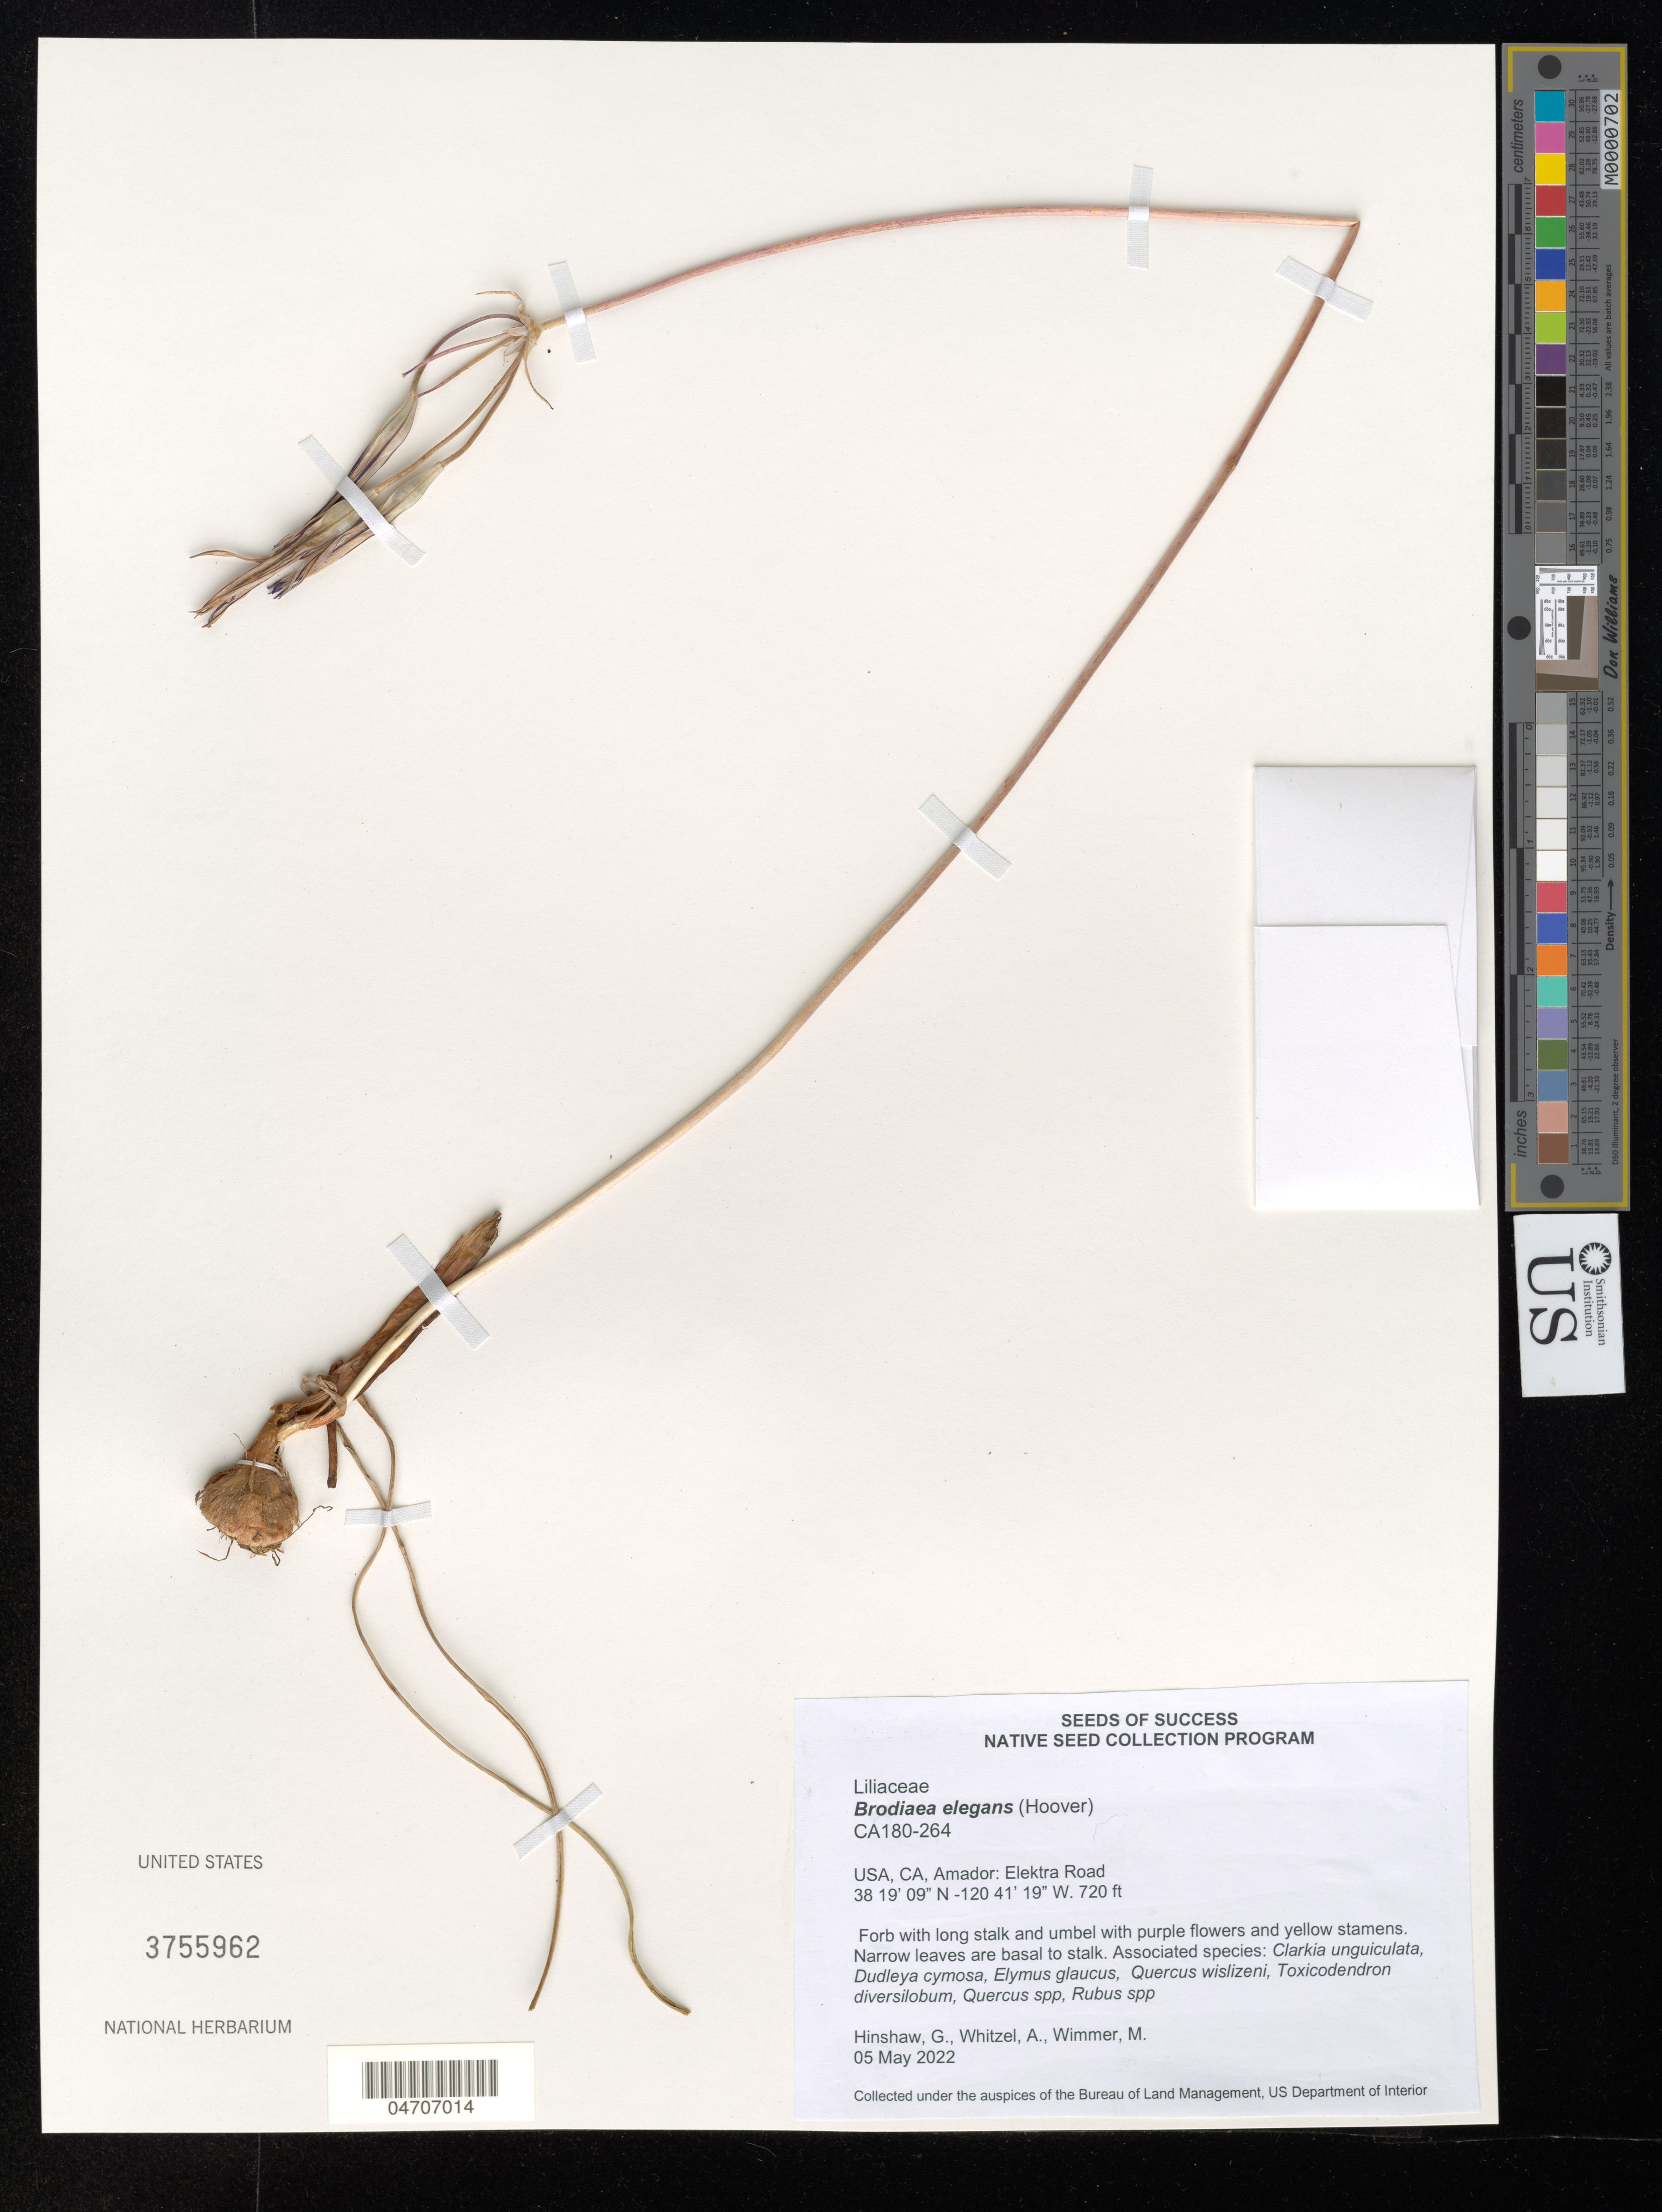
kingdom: Plantae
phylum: Tracheophyta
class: Liliopsida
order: Asparagales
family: Asparagaceae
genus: Brodiaea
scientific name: Brodiaea elegans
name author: Hoover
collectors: G. Hinshaw, A. Whitzel & E. Guerra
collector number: CA180-264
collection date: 2022-05-05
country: United States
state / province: California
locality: Amador: Elektra Road.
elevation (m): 219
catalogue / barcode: US 3755962